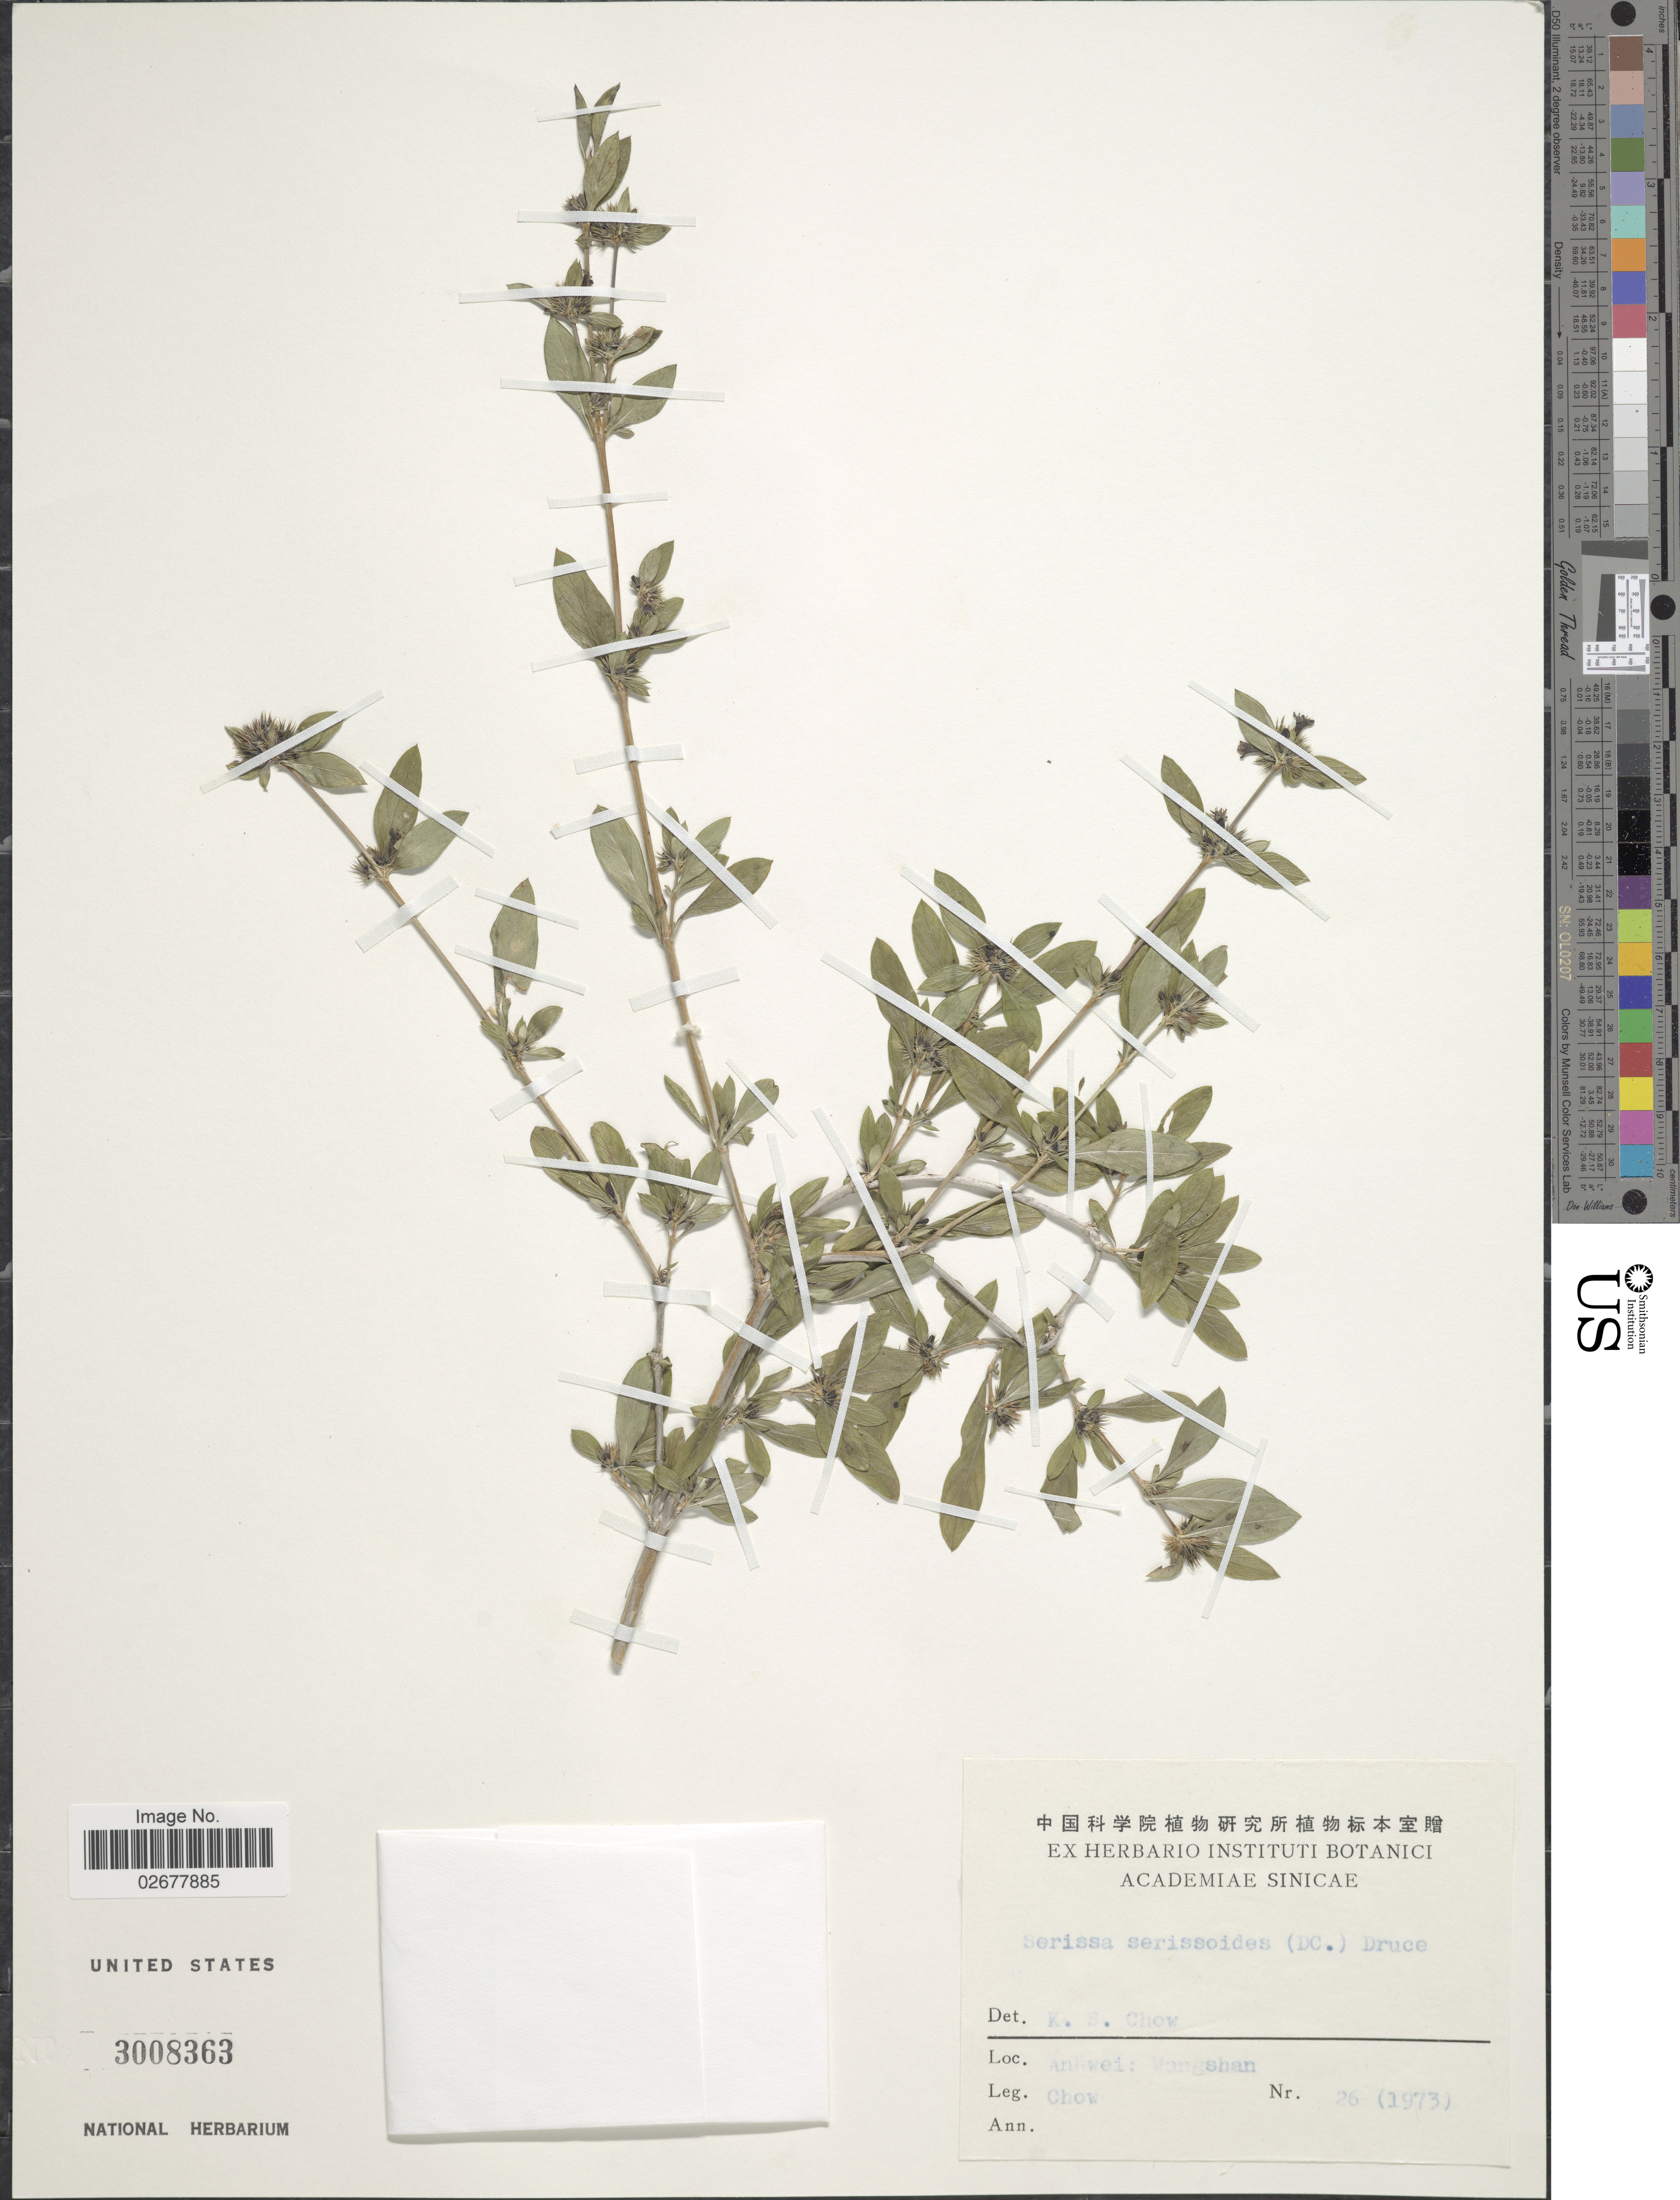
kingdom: Plantae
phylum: Tracheophyta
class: Magnoliopsida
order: Gentianales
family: Rubiaceae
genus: Serissa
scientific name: Serissa serrisoides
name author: (DC.) Druce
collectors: Chow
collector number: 26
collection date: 1973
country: China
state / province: Anhui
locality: Anhwei: Wangshan [interpreted]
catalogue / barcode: US 3008363